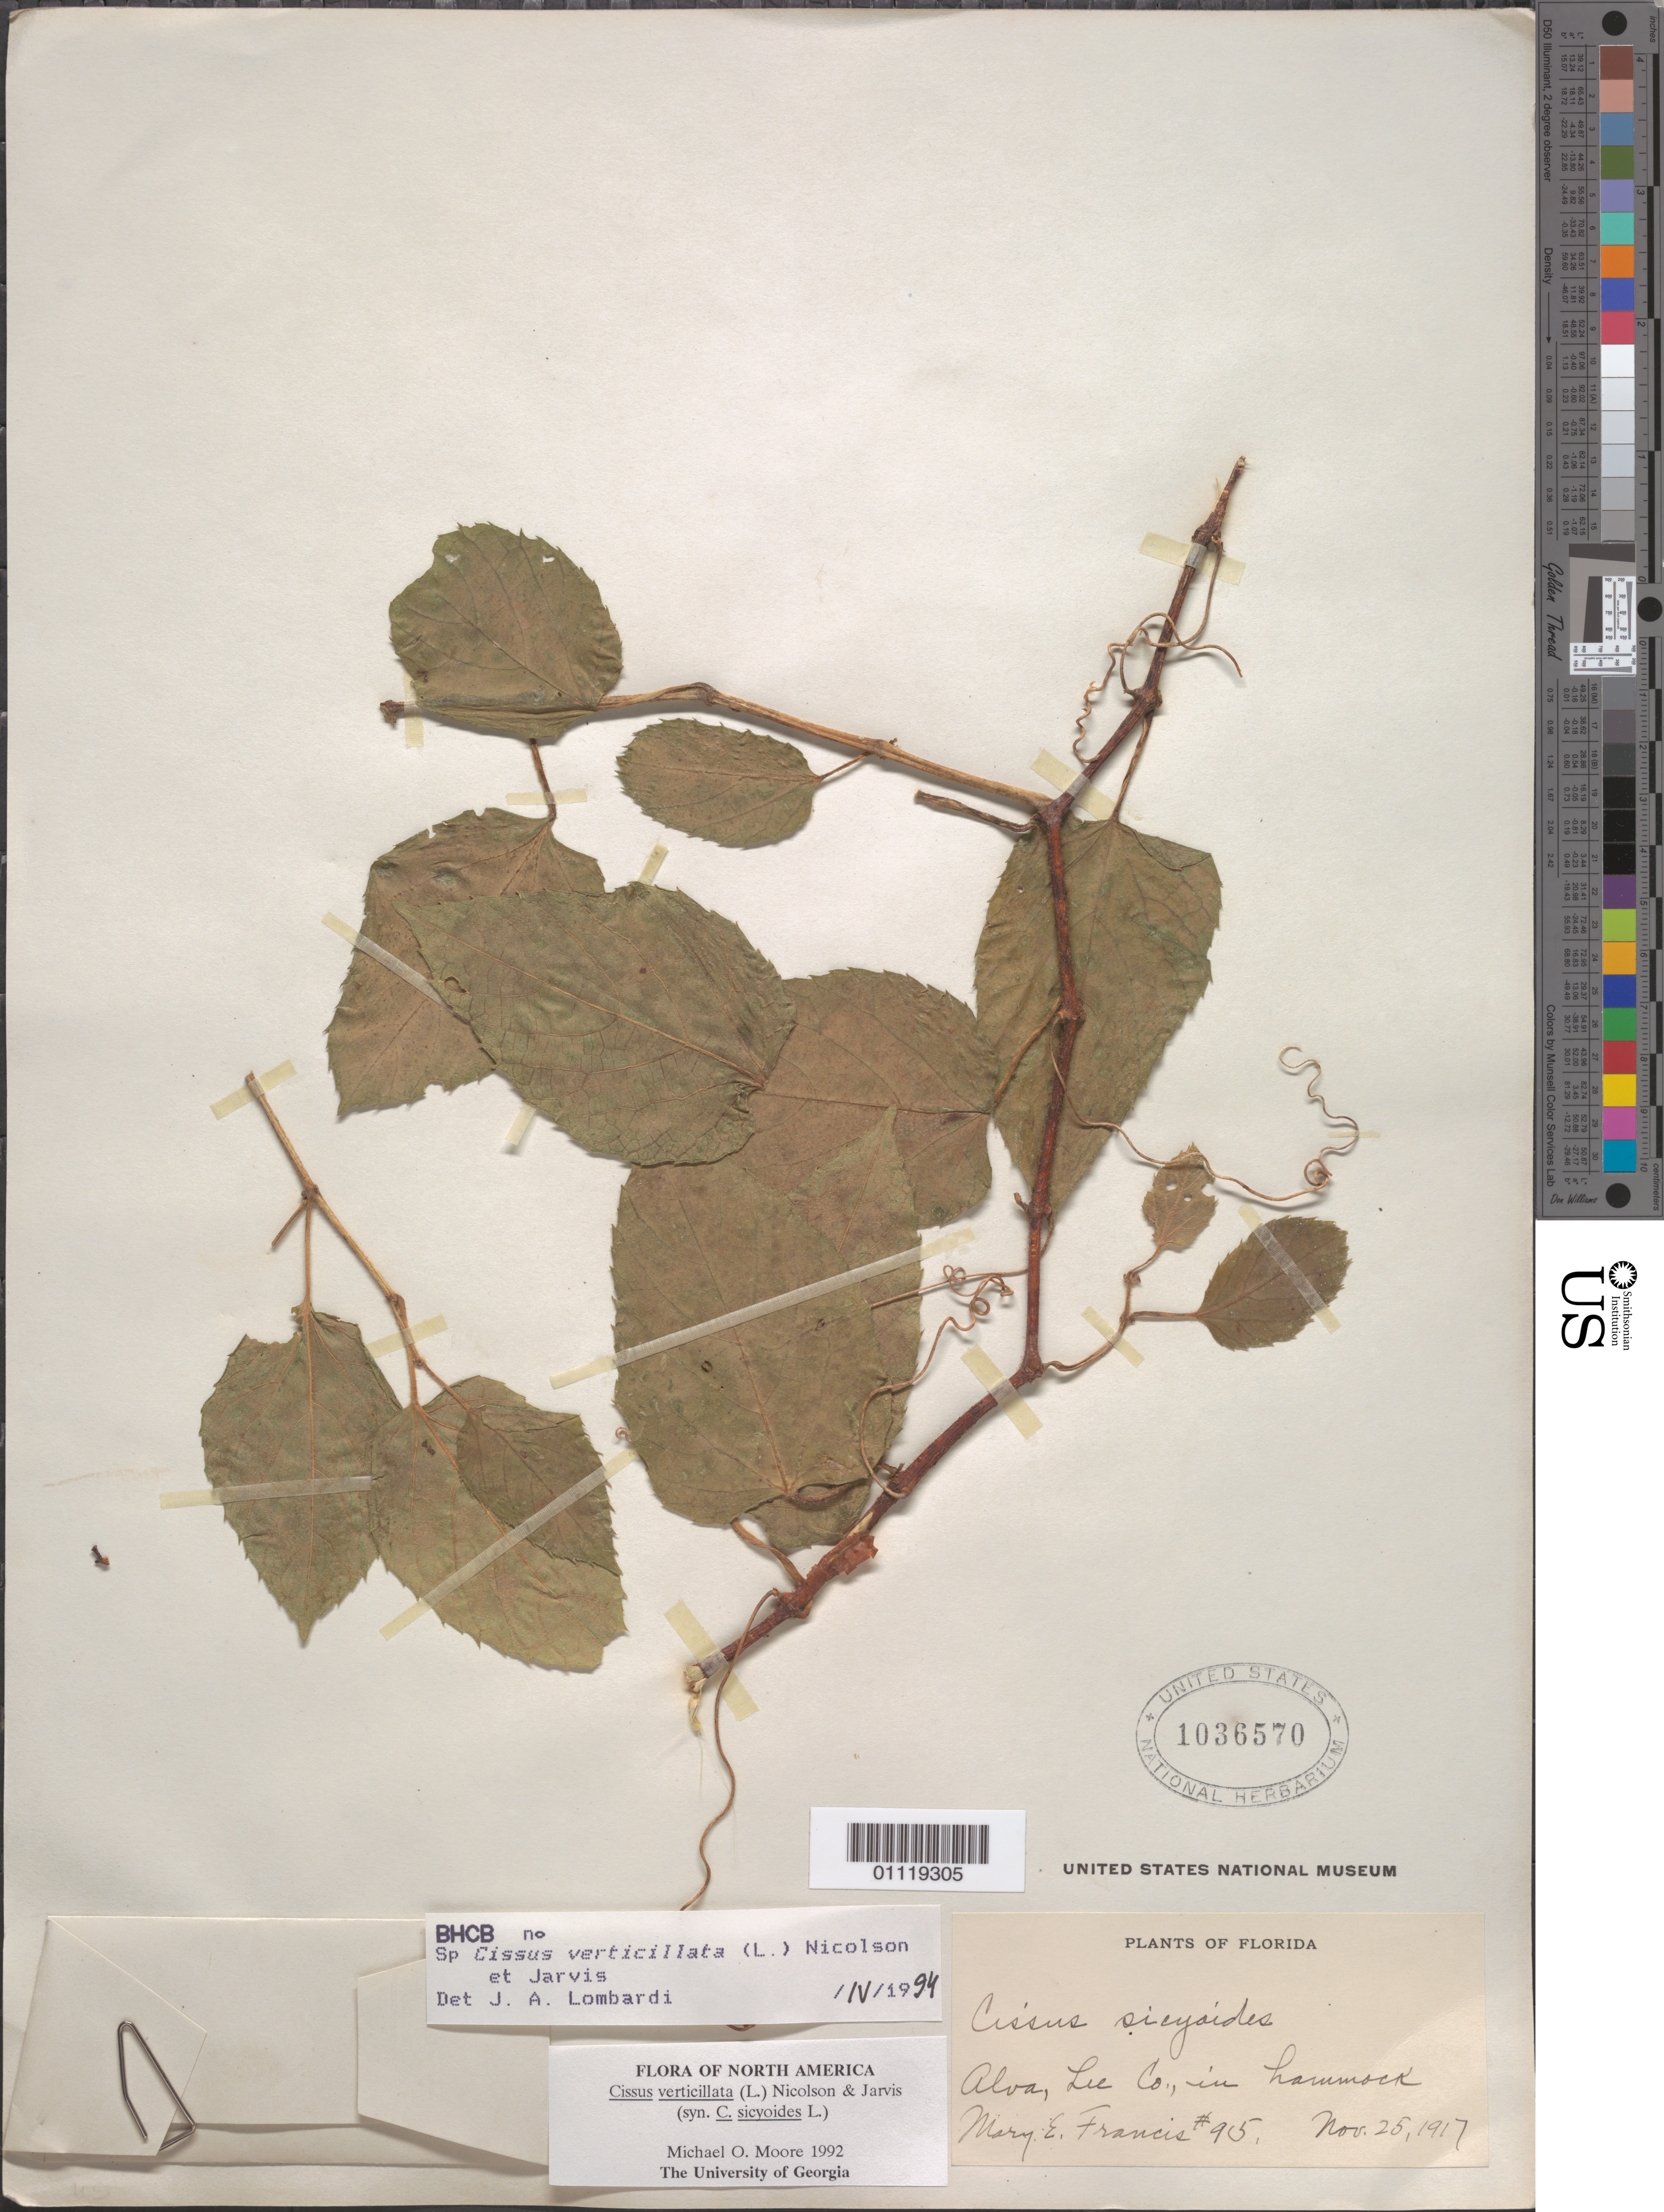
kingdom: Plantae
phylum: Tracheophyta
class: Magnoliopsida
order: Vitales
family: Vitaceae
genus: Cissus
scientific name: Cissus verticillata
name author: (L.) Nicolson & C.E. Jarvis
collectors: M. E. Francis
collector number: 95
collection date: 1917-11-25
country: United States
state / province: Florida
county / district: Lee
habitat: In hammock.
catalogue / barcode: US 1036570